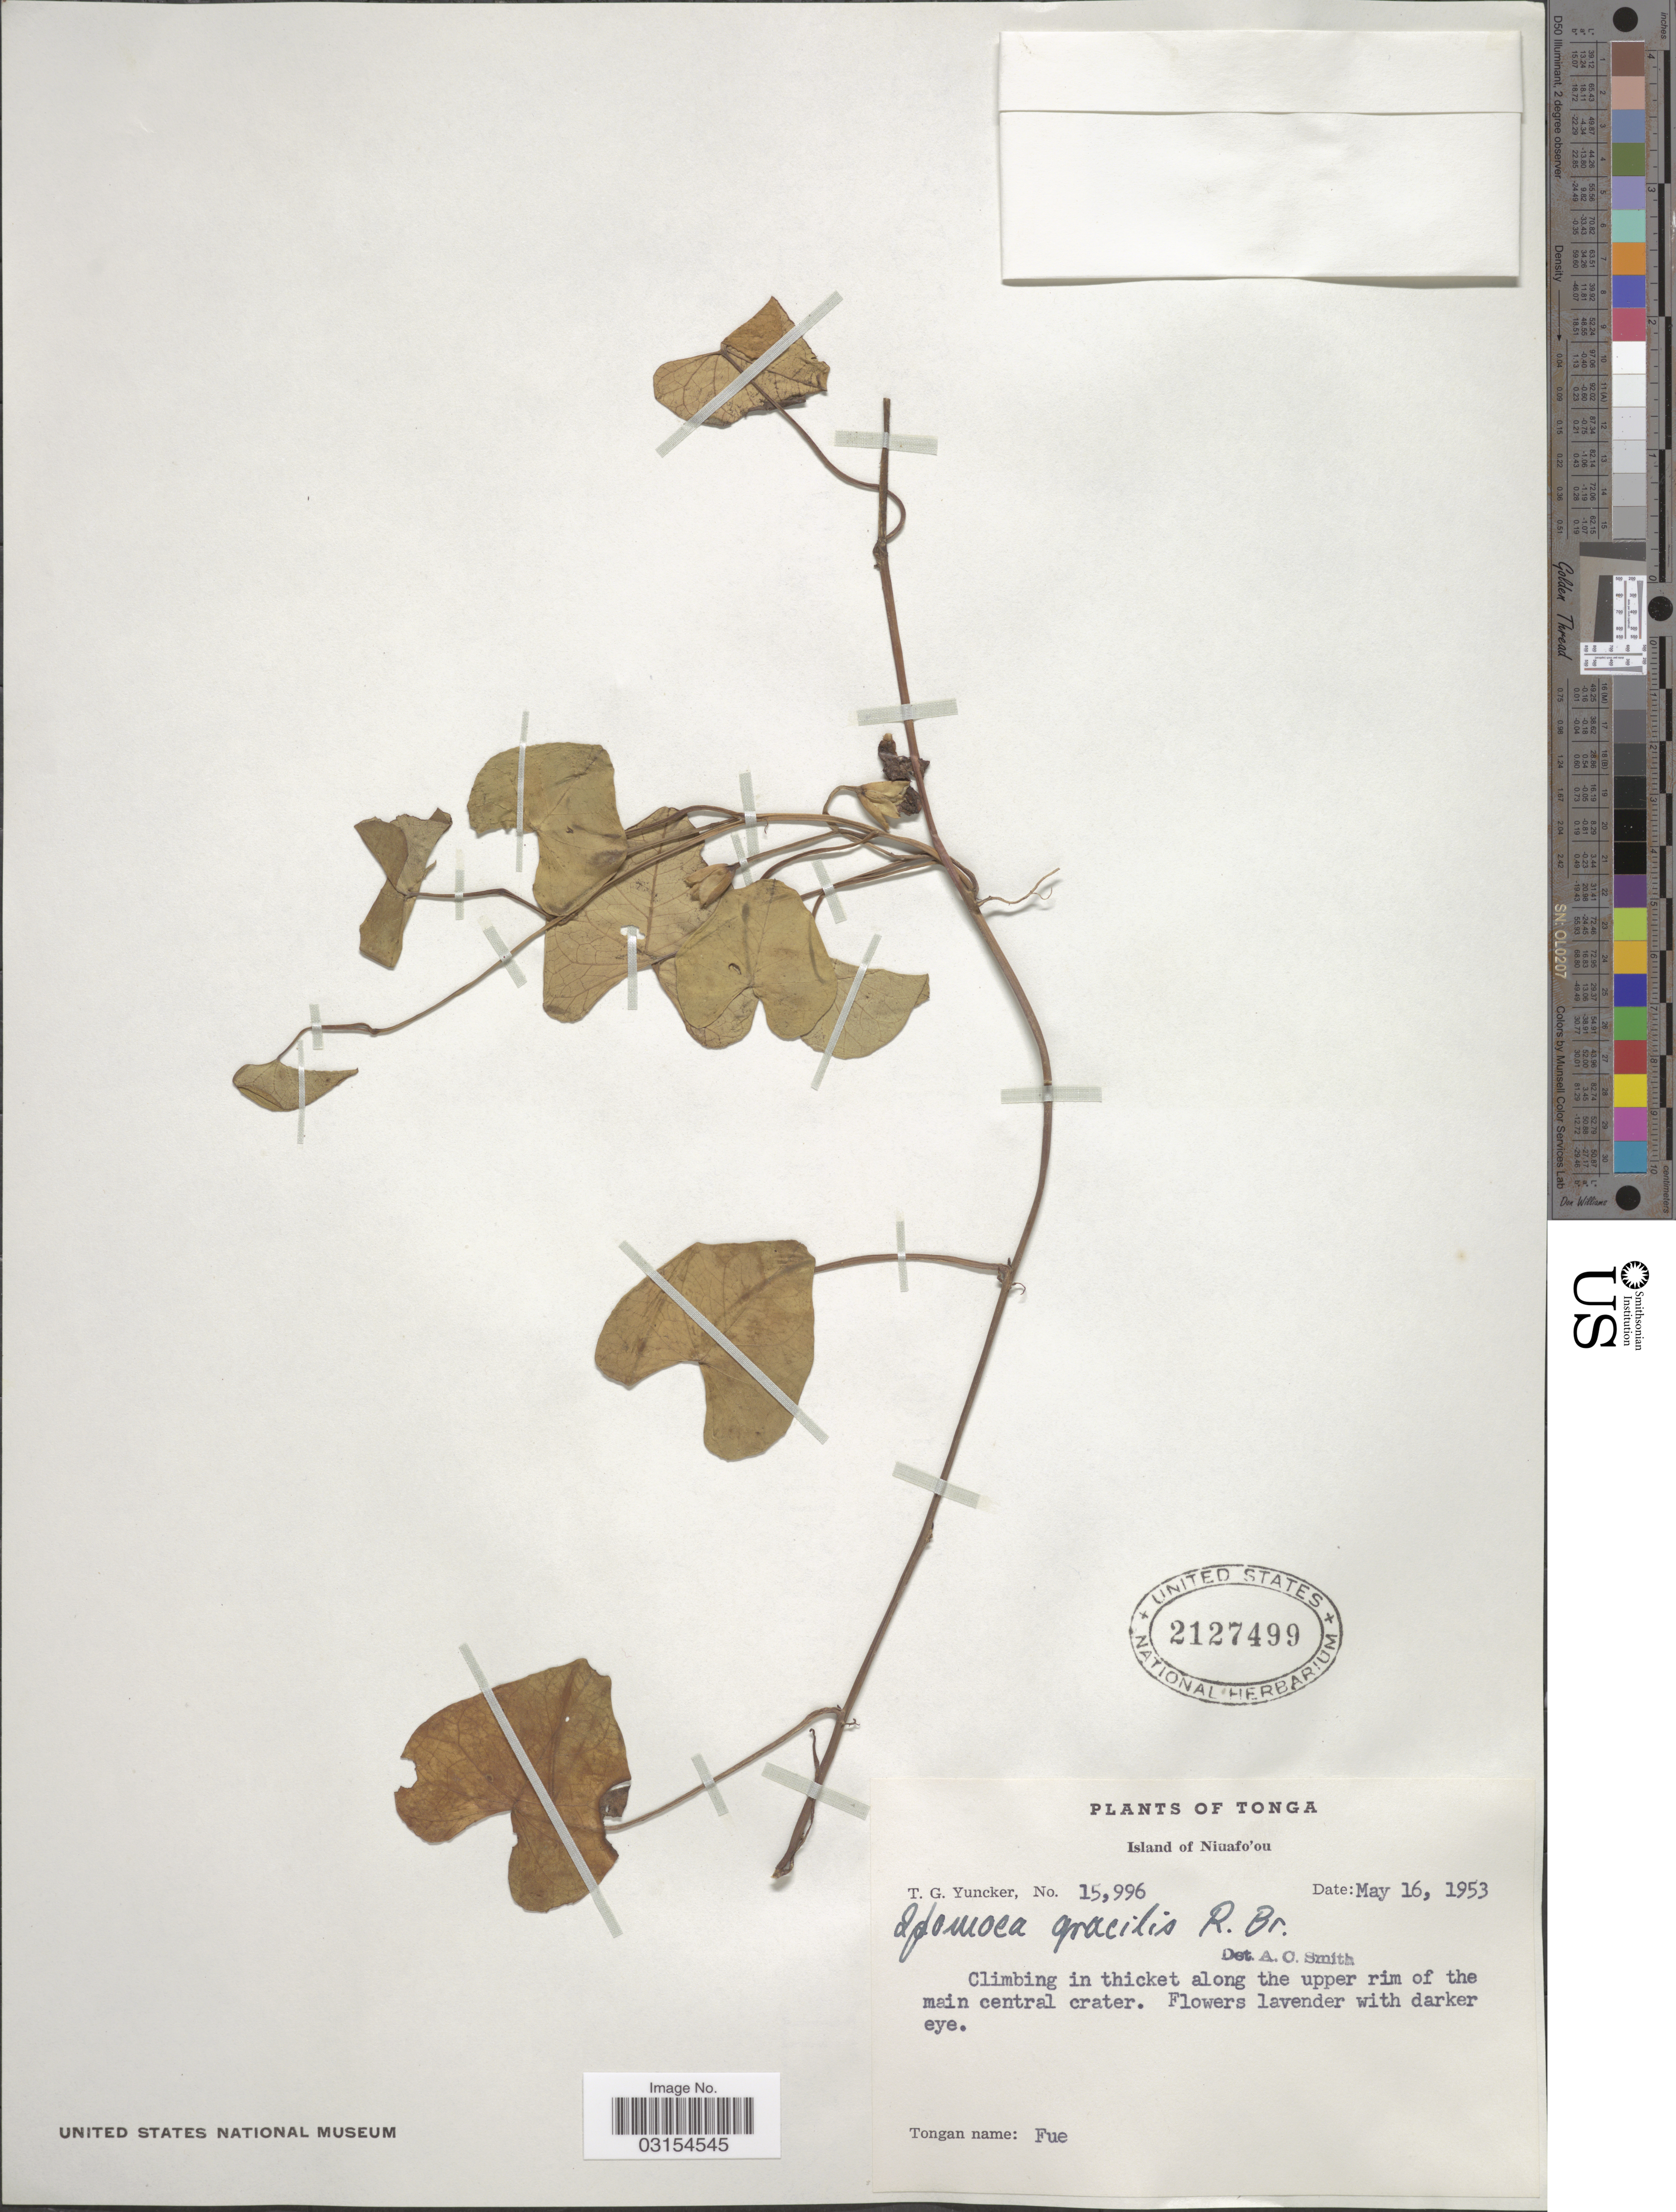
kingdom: Plantae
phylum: Tracheophyta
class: Magnoliopsida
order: Solanales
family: Convolvulaceae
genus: Ipomoea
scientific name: Ipomoea littoralis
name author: Blume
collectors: T. G. Yuncker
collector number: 15996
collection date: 1953-05-16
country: Tonga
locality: Island of Niuafo'ou. Climbing in thicket along the upper rim of the main central crater.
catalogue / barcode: US 2127499